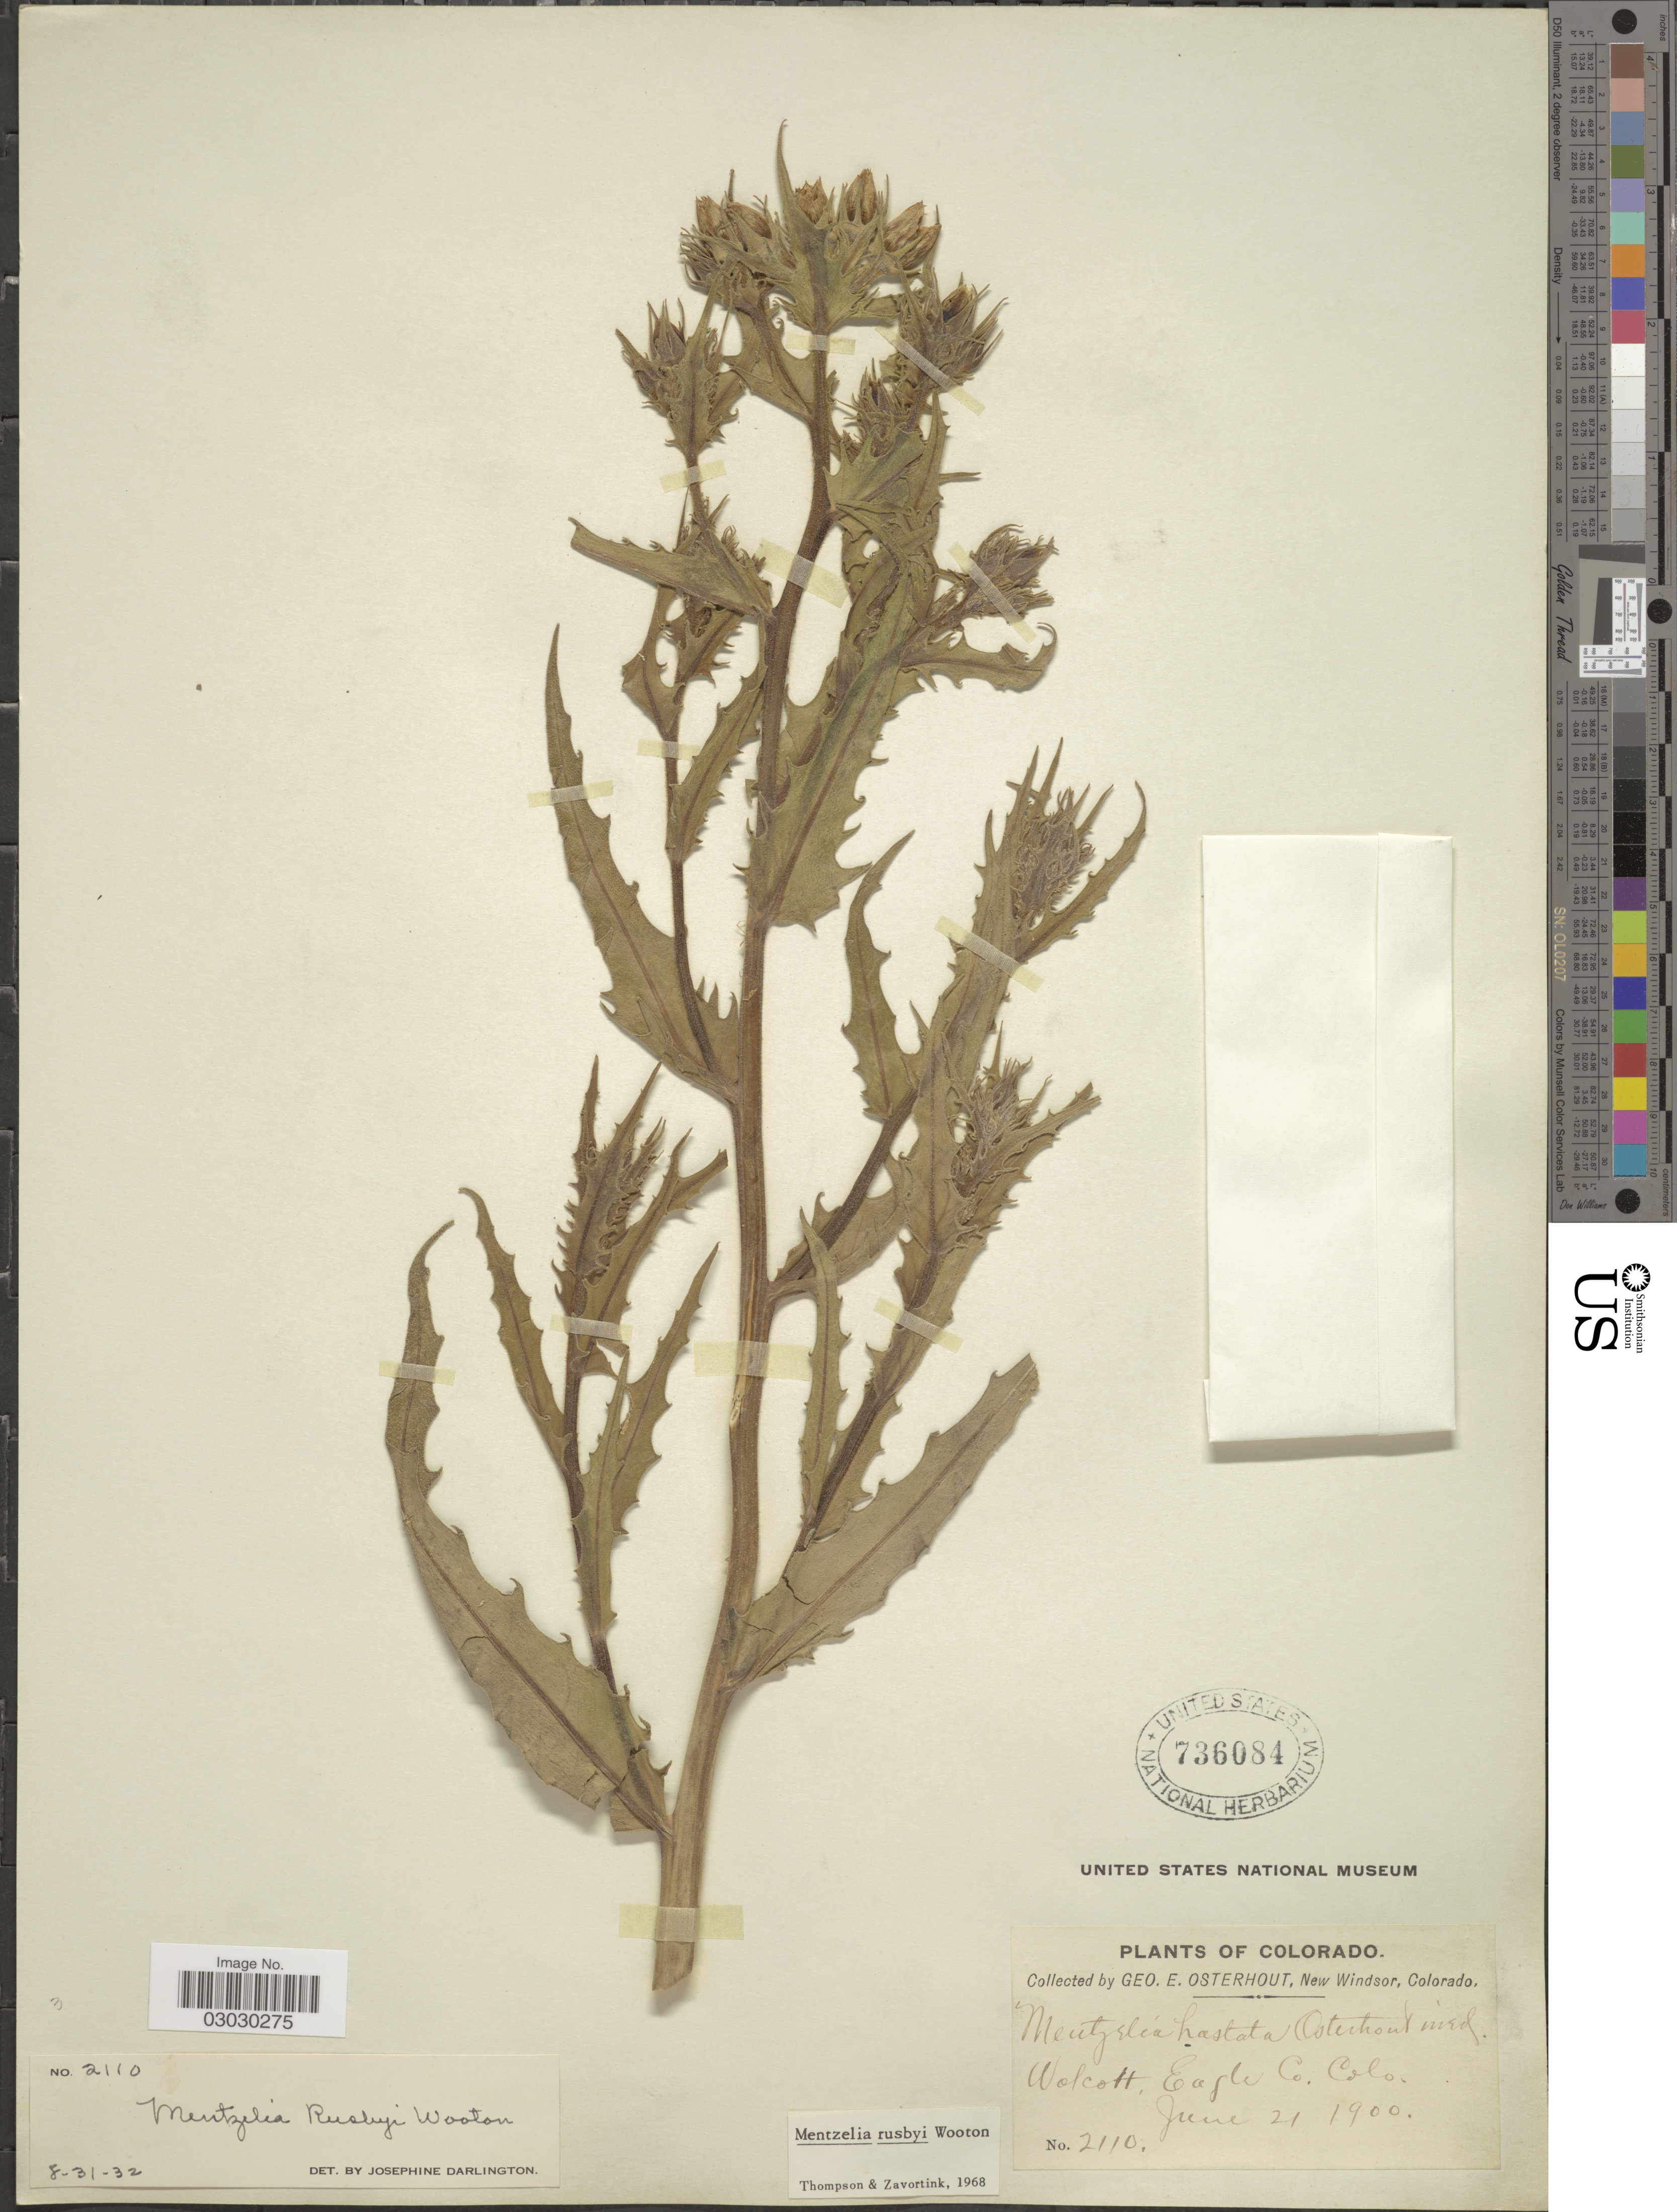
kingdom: Plantae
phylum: Tracheophyta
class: Magnoliopsida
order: Cornales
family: Loasaceae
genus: Mentzelia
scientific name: Mentzelia rusbyi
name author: Wooton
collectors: G. Osterhout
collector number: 2110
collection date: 1900-06-21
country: United States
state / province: Colorado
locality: Wolcott, Eagle Co.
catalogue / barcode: US 736084